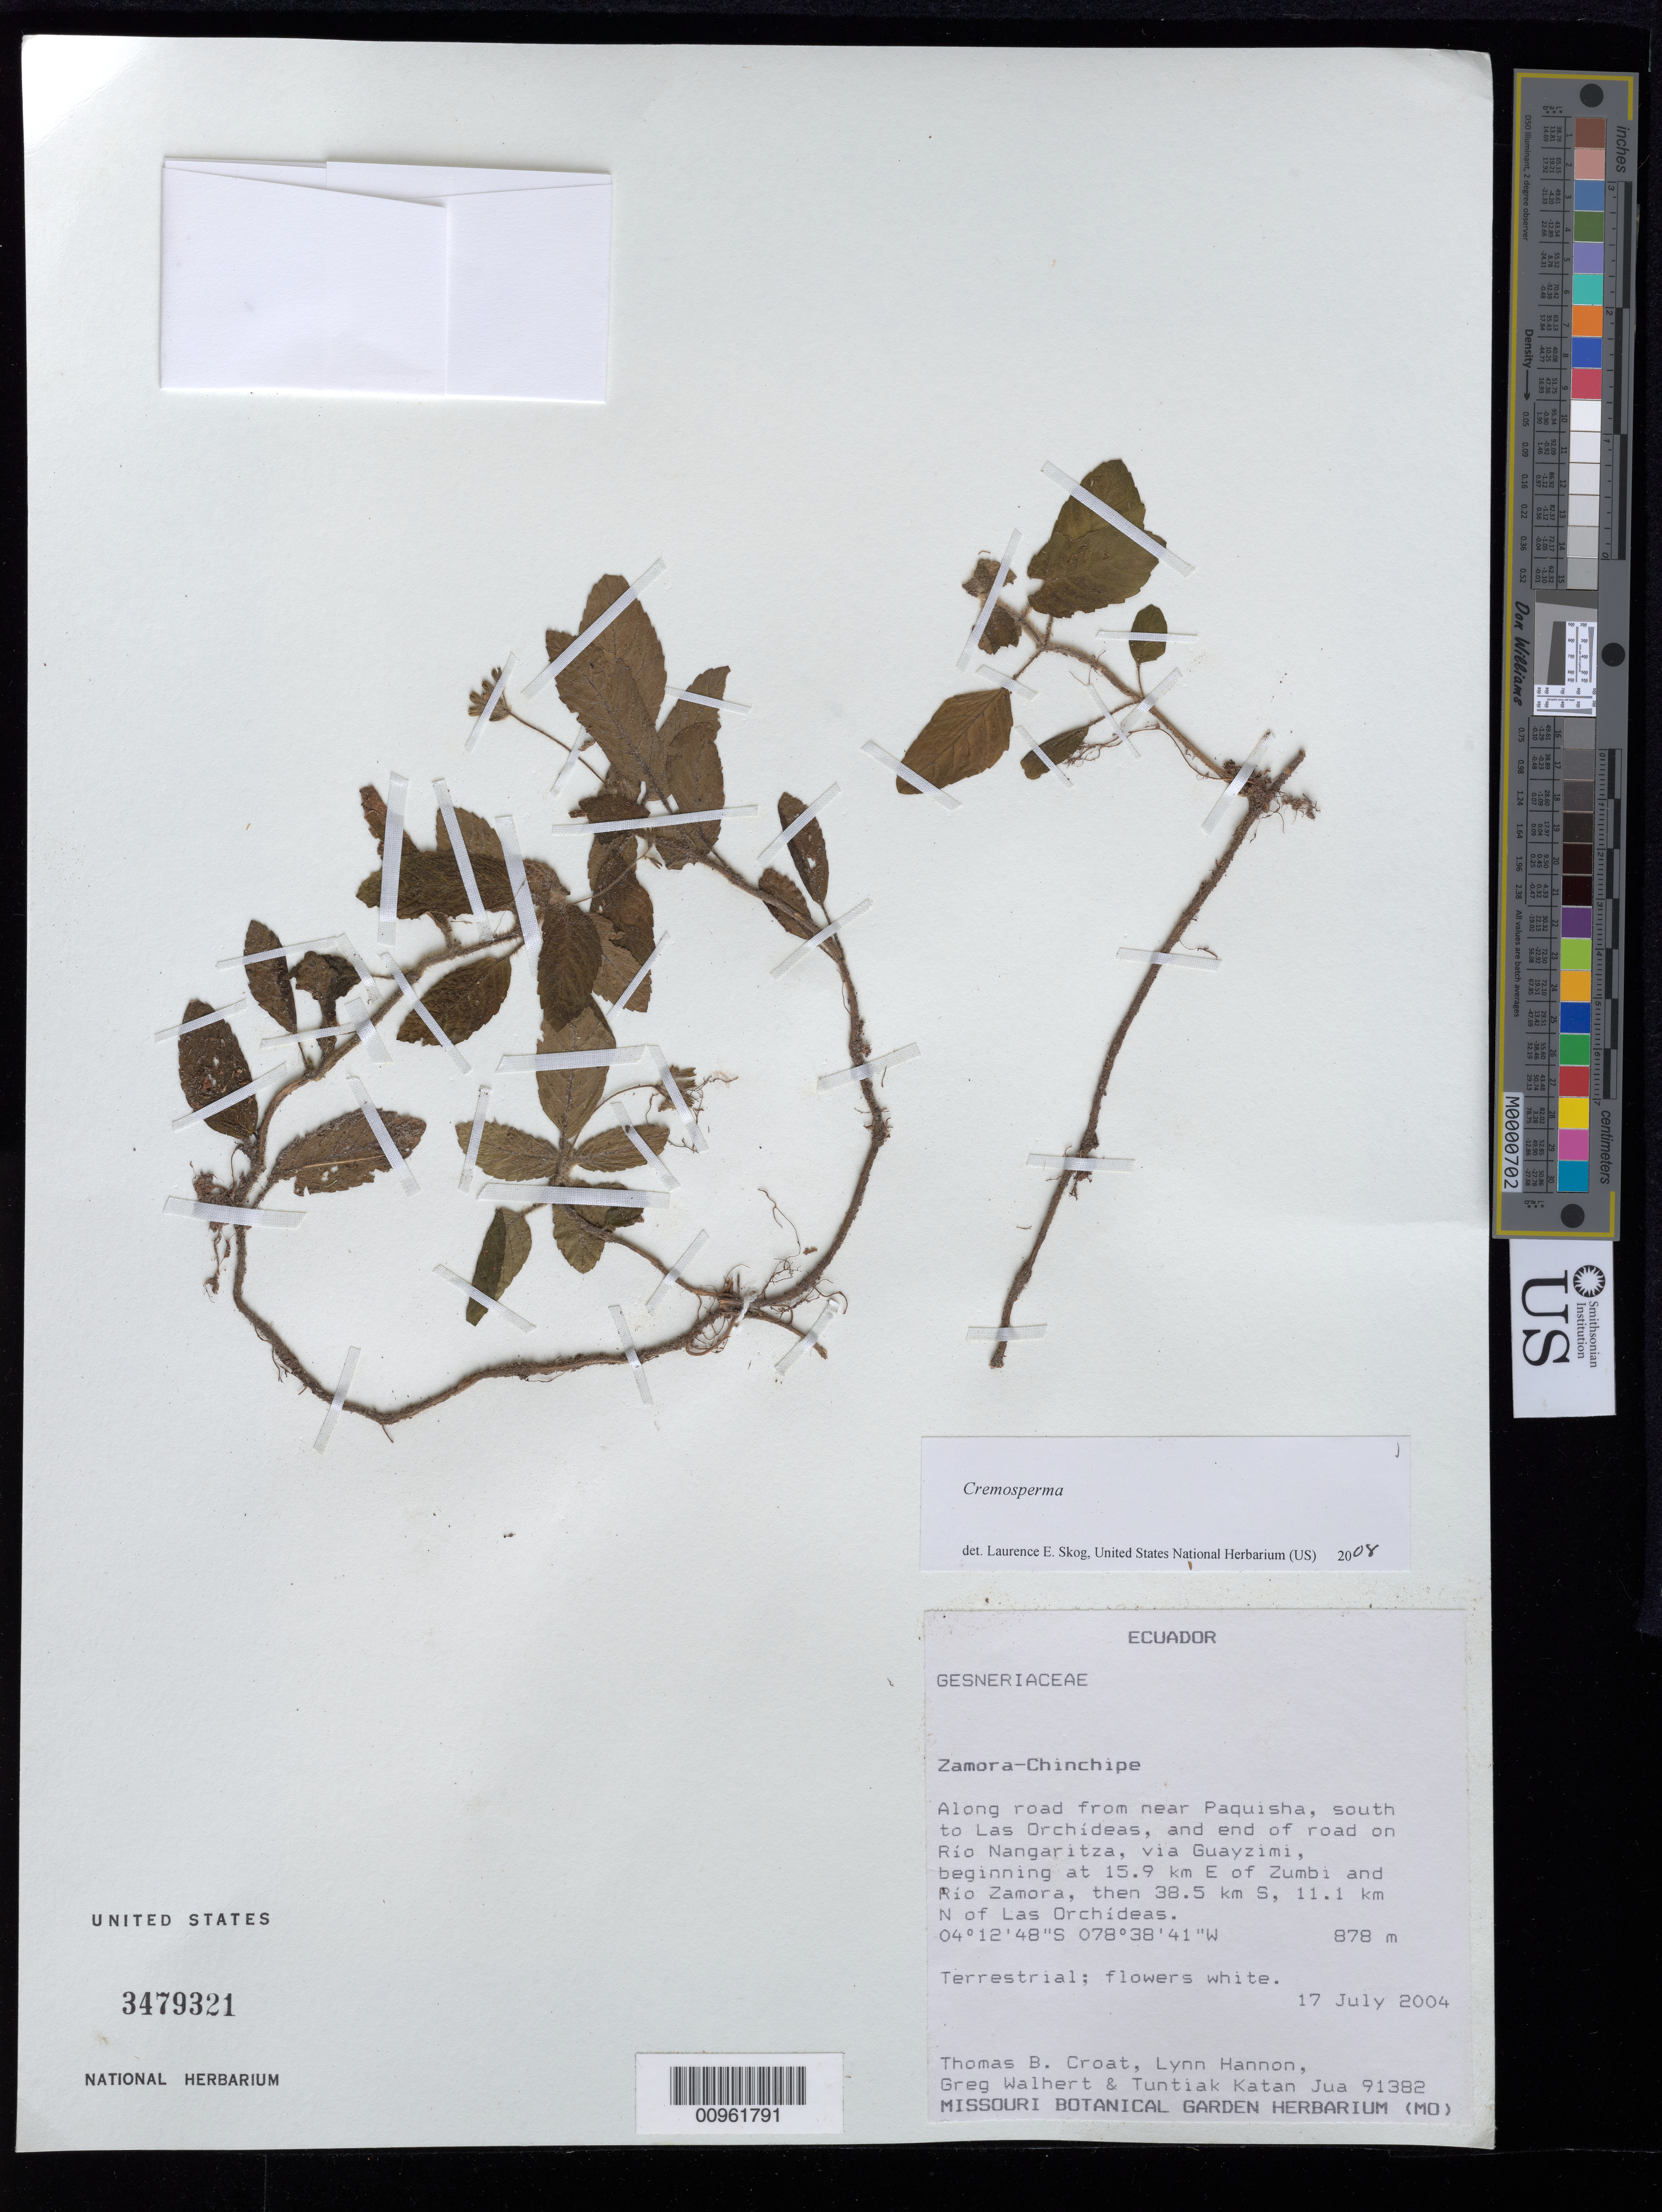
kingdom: Plantae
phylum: Tracheophyta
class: Magnoliopsida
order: Lamiales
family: Gesneriaceae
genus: Cremosperma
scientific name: Cremosperma sp.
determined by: Skog, Laurence E.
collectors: T. B. Croat, L. Hannon, G. Walhert & T. Katan Jua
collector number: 91382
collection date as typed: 17 Jul 2004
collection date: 2004-07-17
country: Ecuador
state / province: Zamora-Chinchipe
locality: Along road from near Paquisha, south to Las Orchídeas, and end of road on Río Nangaritza, via Guayzimi, beginning at 15.9 km E of Zumbi and Río Zamora, then 38.5 km S, 11.1 km N of Las Orchídeas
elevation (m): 878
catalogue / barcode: US 3479321